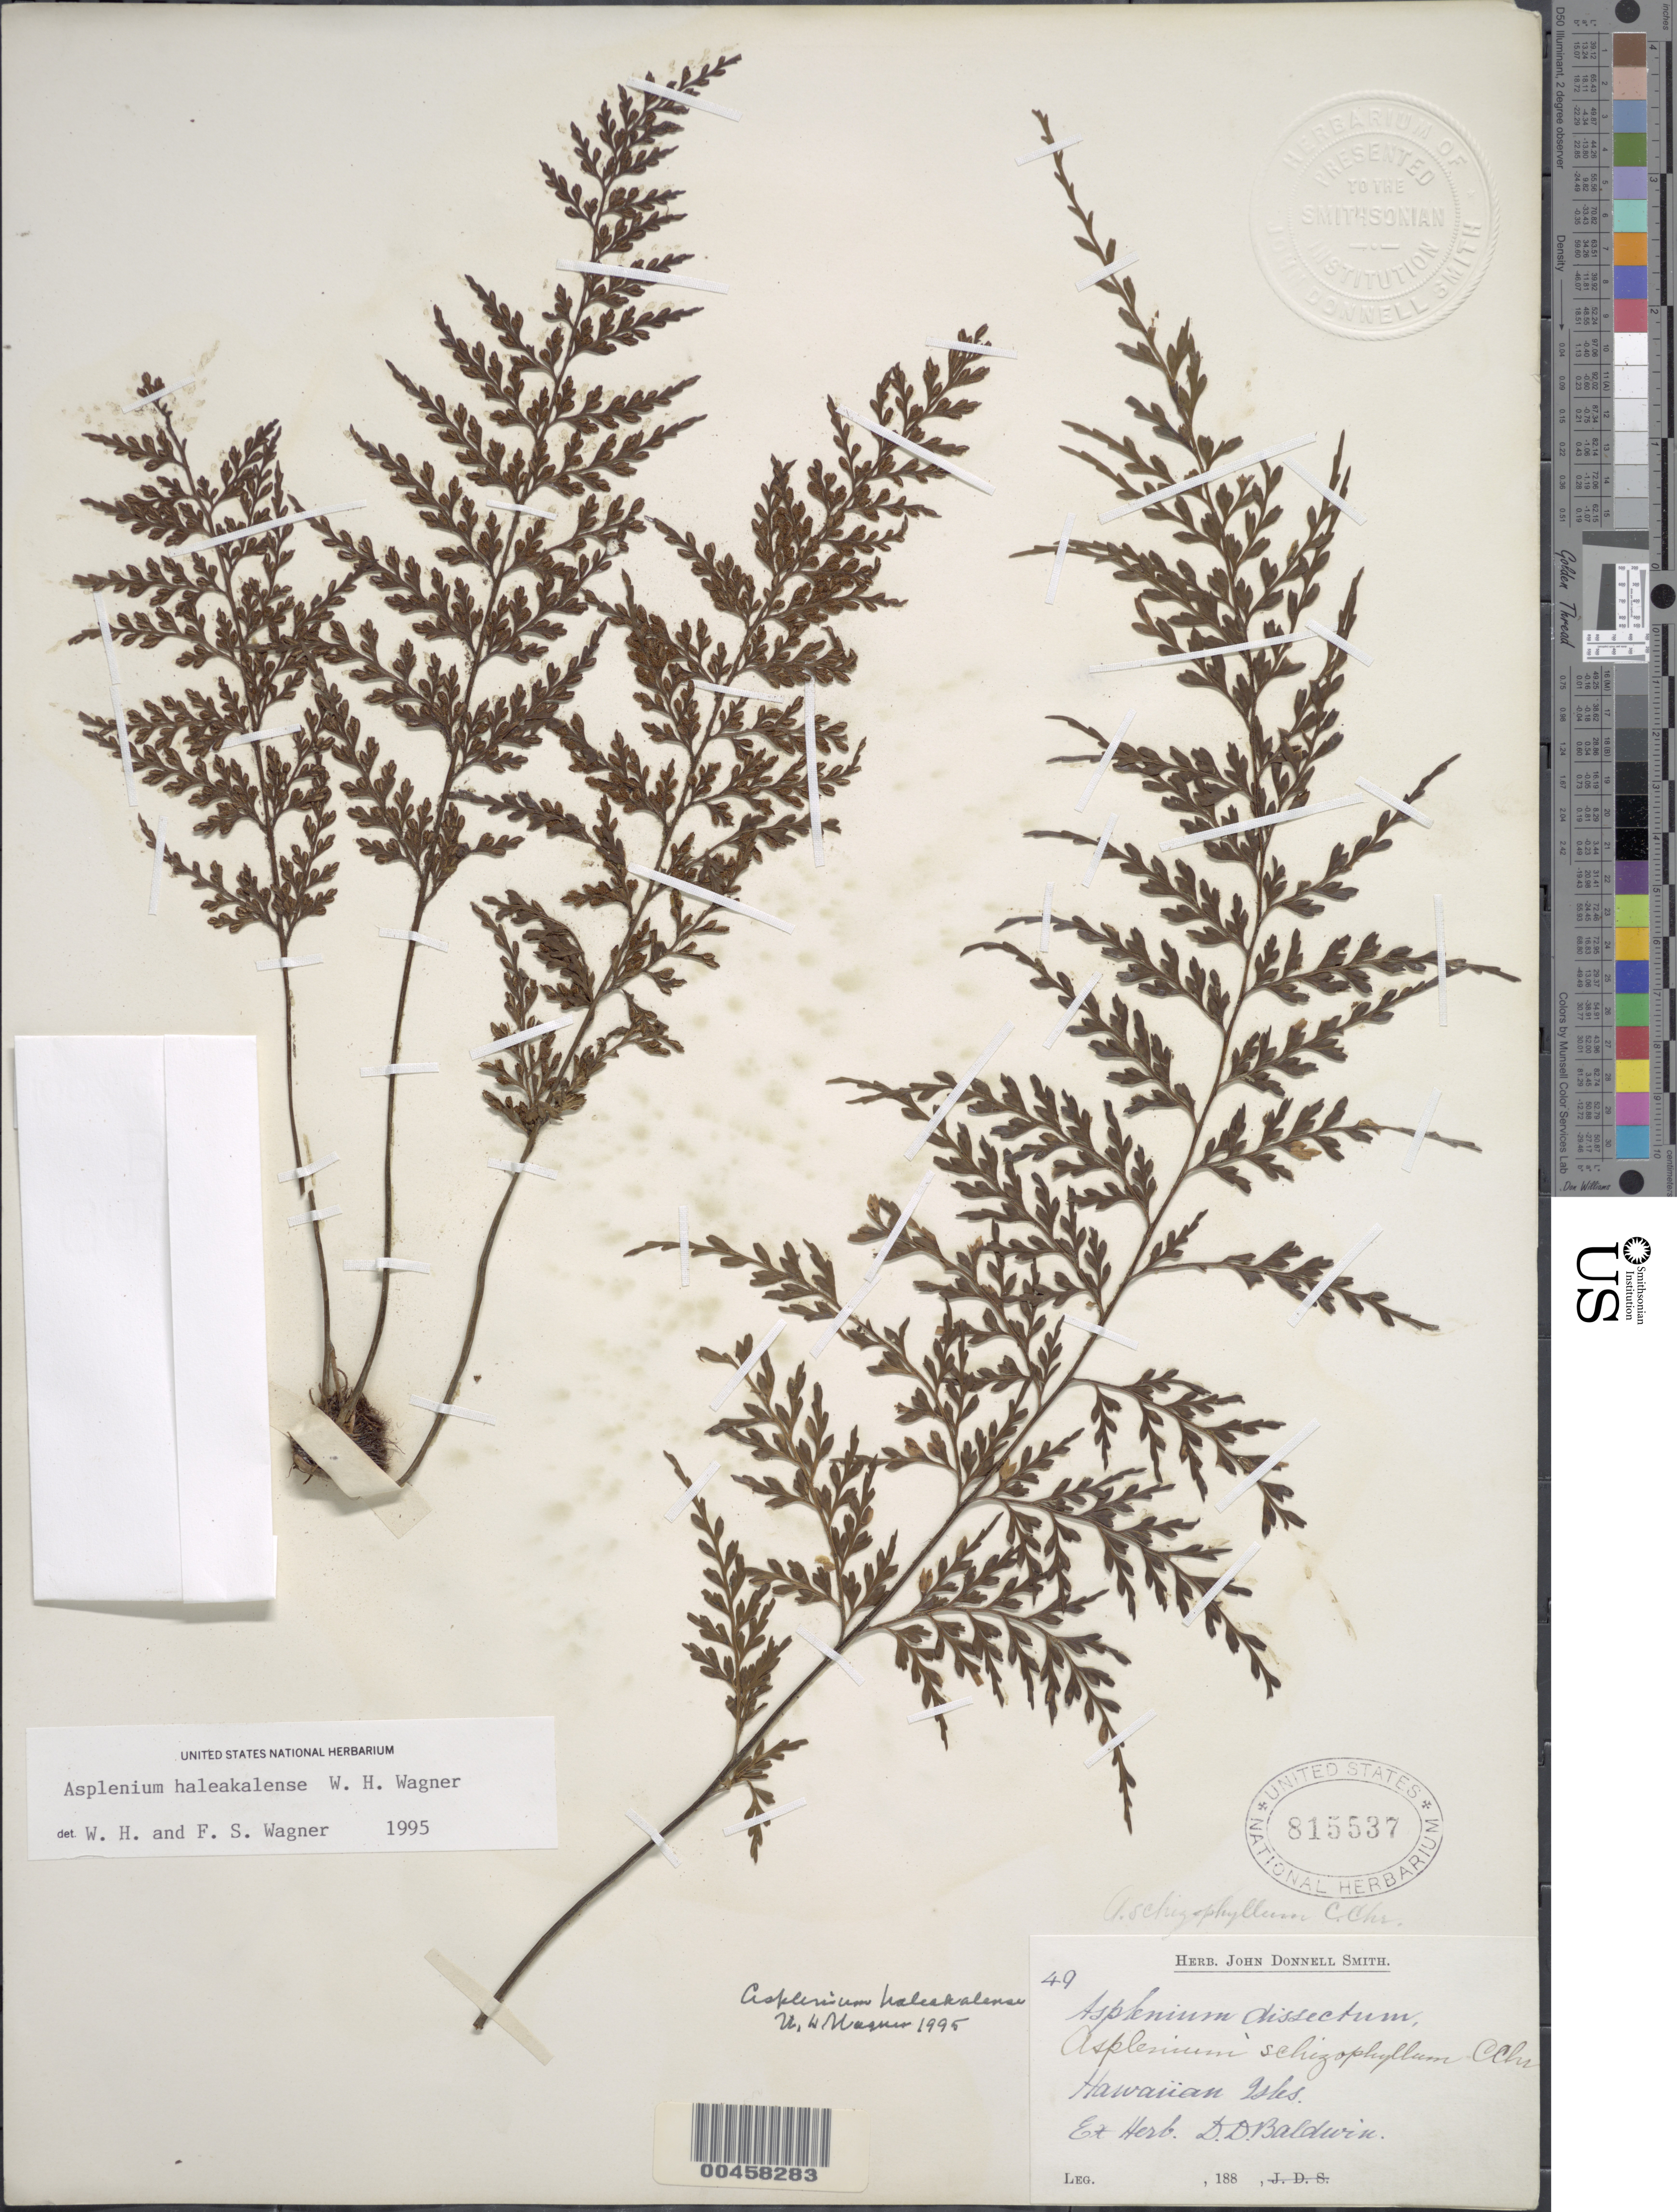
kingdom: Plantae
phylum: Tracheophyta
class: Polypodiopsida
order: Polypodiales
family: Aspleniaceae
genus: Asplenium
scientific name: Asplenium haleakalense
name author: W.H. Wagner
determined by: Wagner, W. L.; Wagner, F. S.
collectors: D. Baldwin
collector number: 49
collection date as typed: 188-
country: United States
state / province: Hawaii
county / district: Hawaii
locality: Hawaiian Isles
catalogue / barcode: US 815537